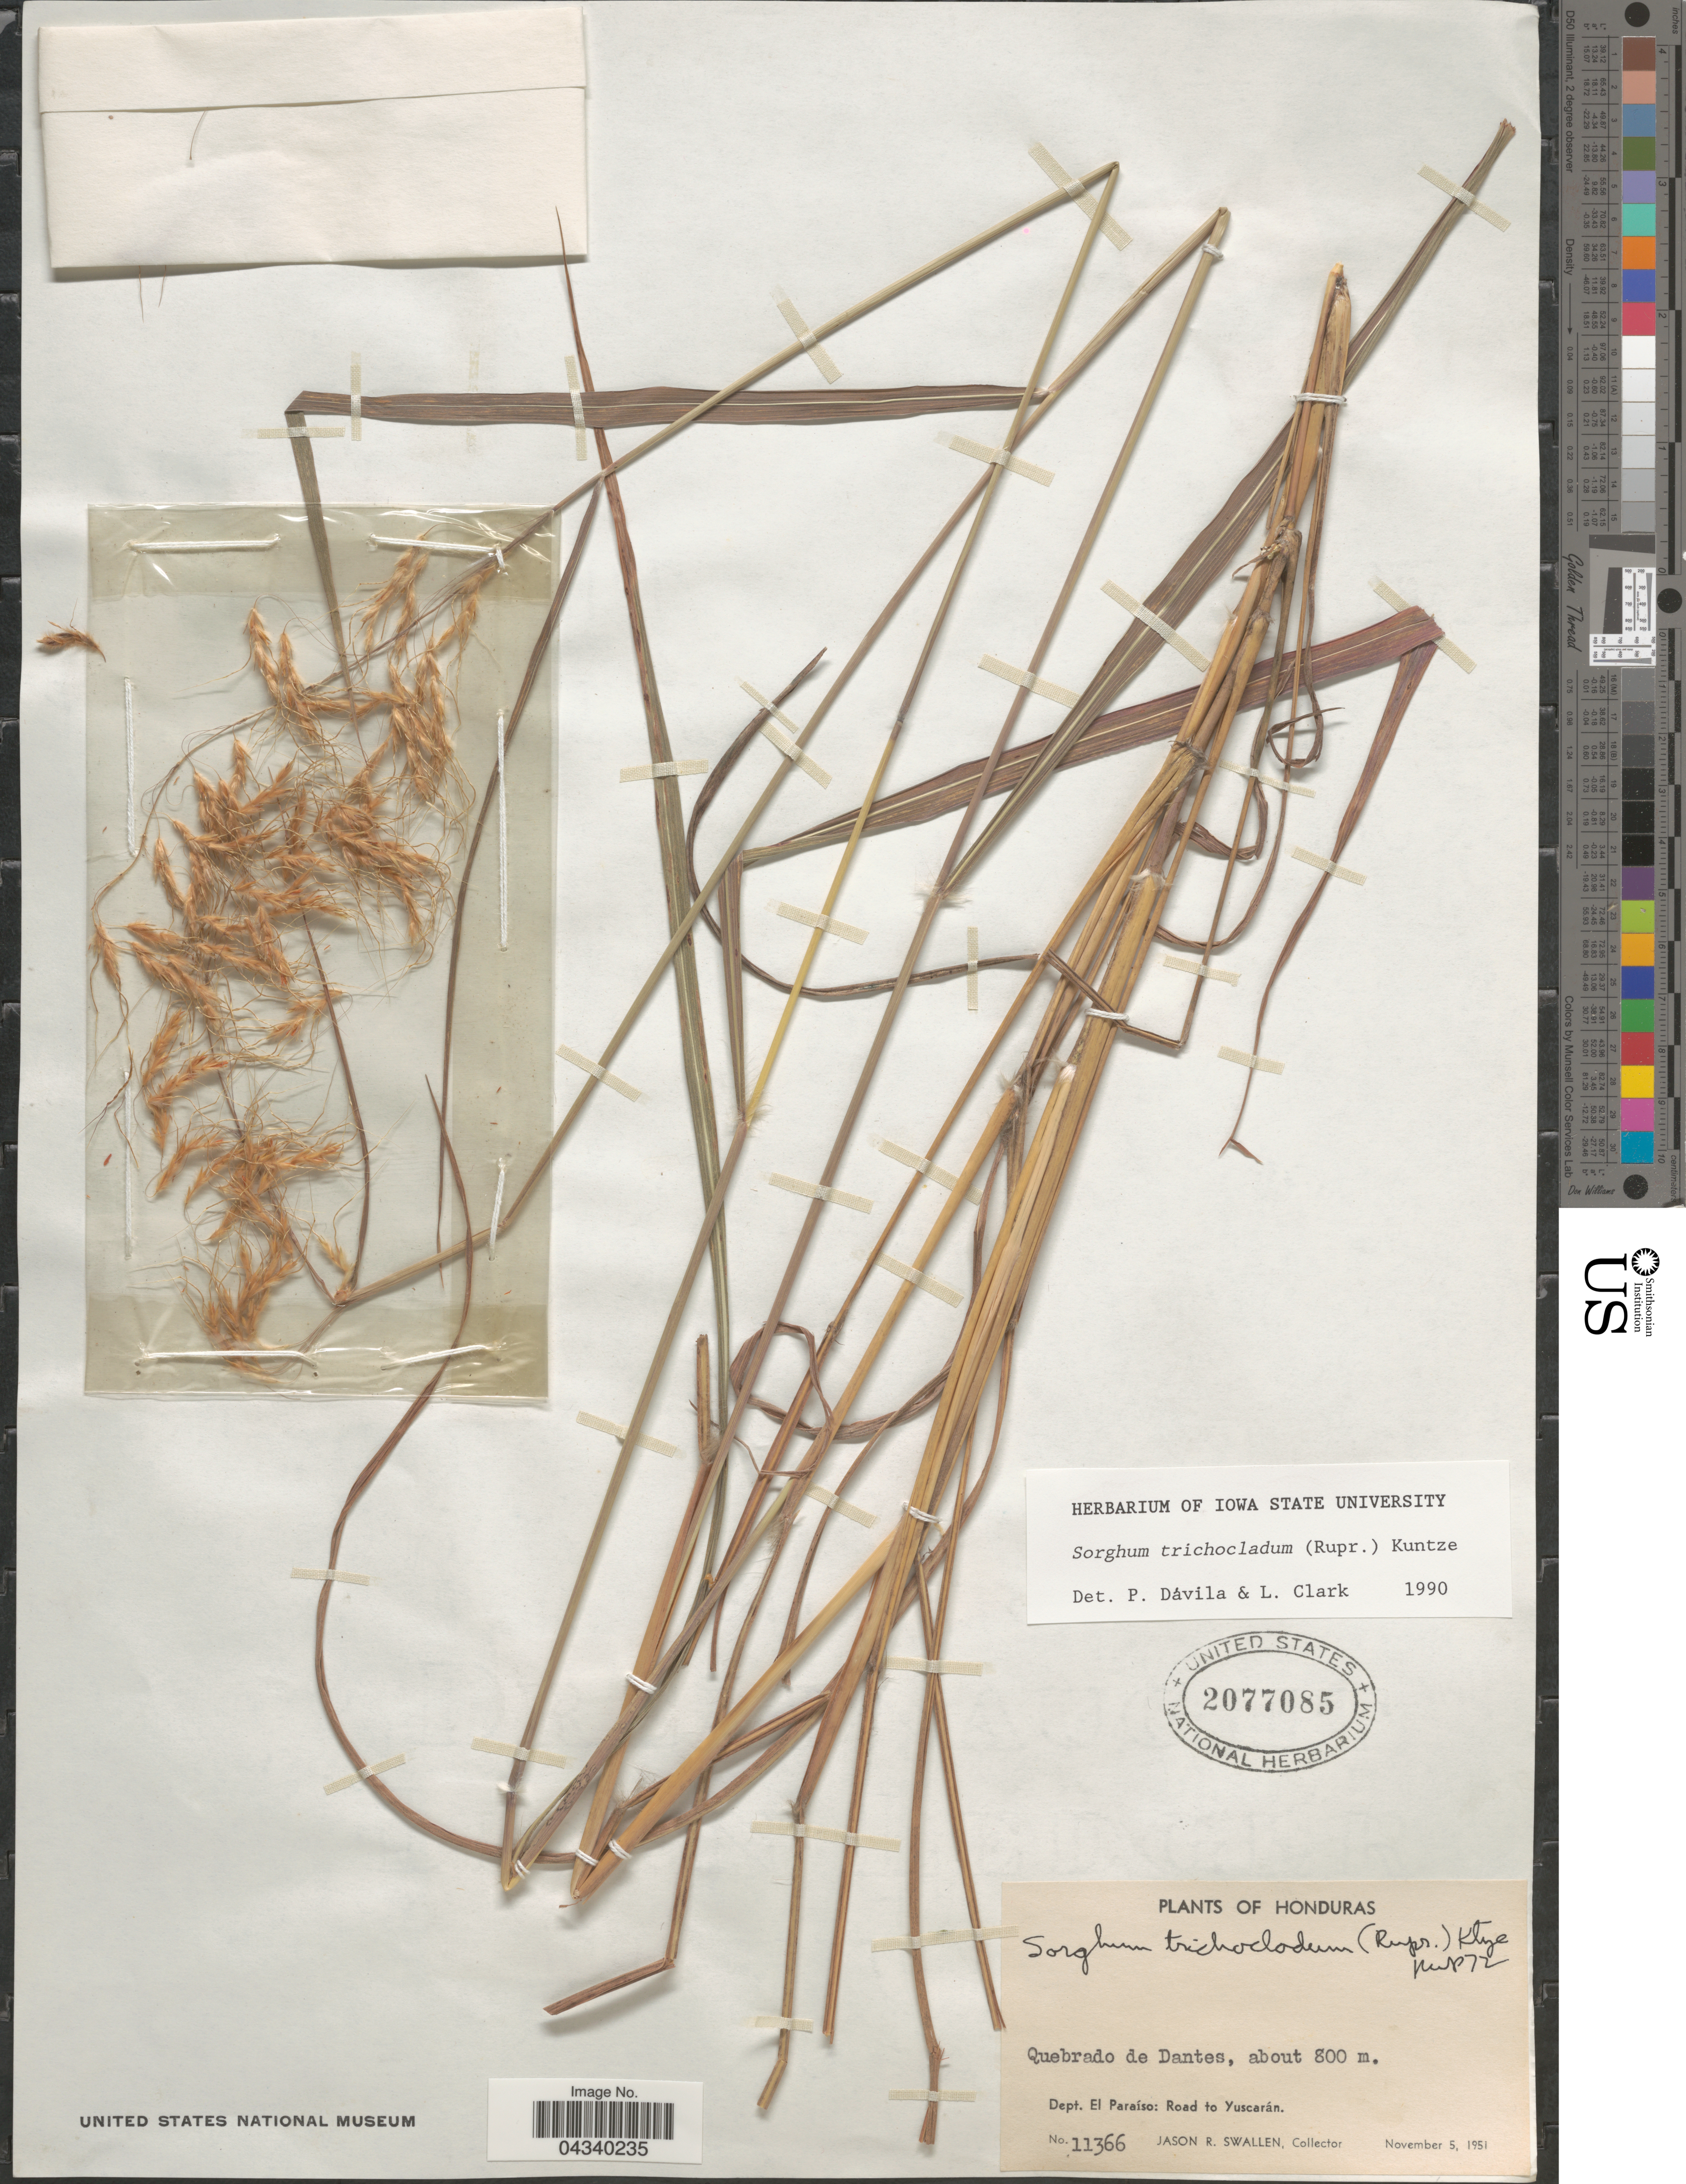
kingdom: Plantae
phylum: Tracheophyta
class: Liliopsida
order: Poales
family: Poaceae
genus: Sorghum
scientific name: Sorghum trichocladum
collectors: J. R. Swallen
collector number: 11366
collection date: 1951-11-05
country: Honduras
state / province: El Paraiso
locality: Quebrado de Dantes. Dept. El Paraíso: Road to Yuscarán.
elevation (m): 800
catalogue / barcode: US 2077085